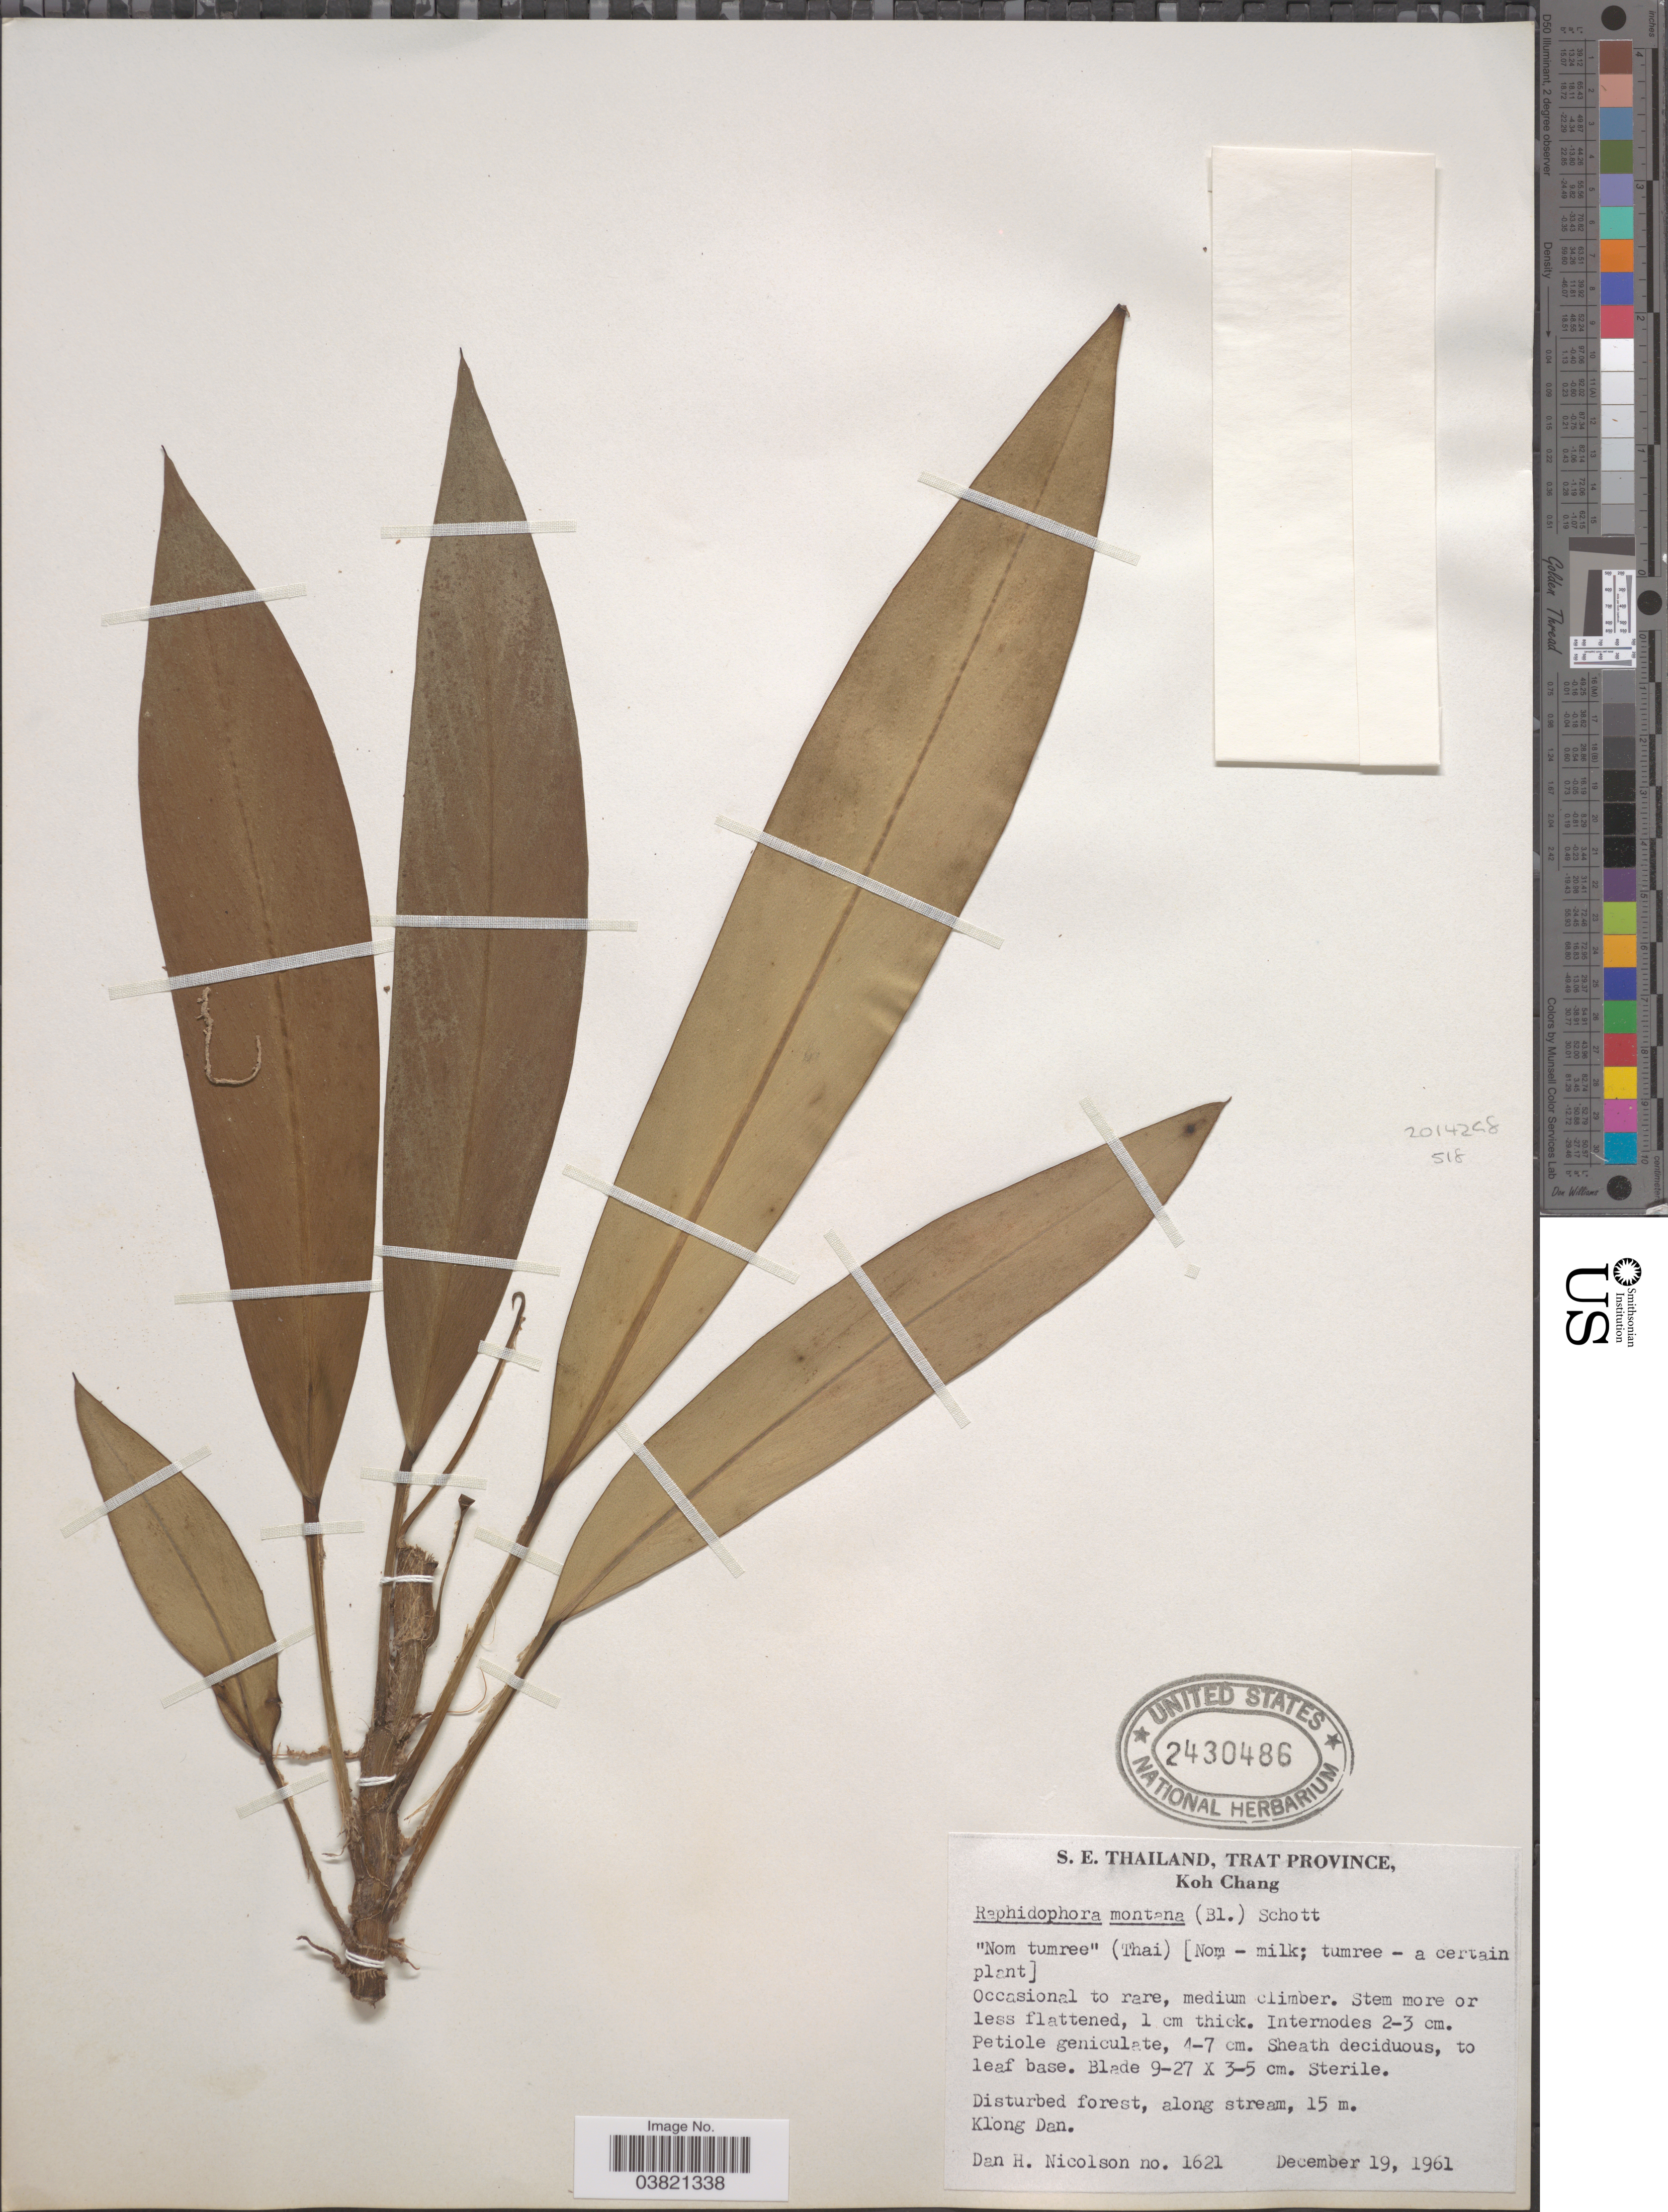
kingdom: Plantae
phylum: Tracheophyta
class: Liliopsida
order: Alismatales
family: Araceae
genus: Rhaphidophora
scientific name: Rhaphidophora montana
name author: (Blume) Schott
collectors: D. H. Nicolson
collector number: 1621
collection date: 1961-12-19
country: Thailand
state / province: Trat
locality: S. E. Thailand. Koh Chang. Klong Dan.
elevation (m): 15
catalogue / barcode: US 2430486